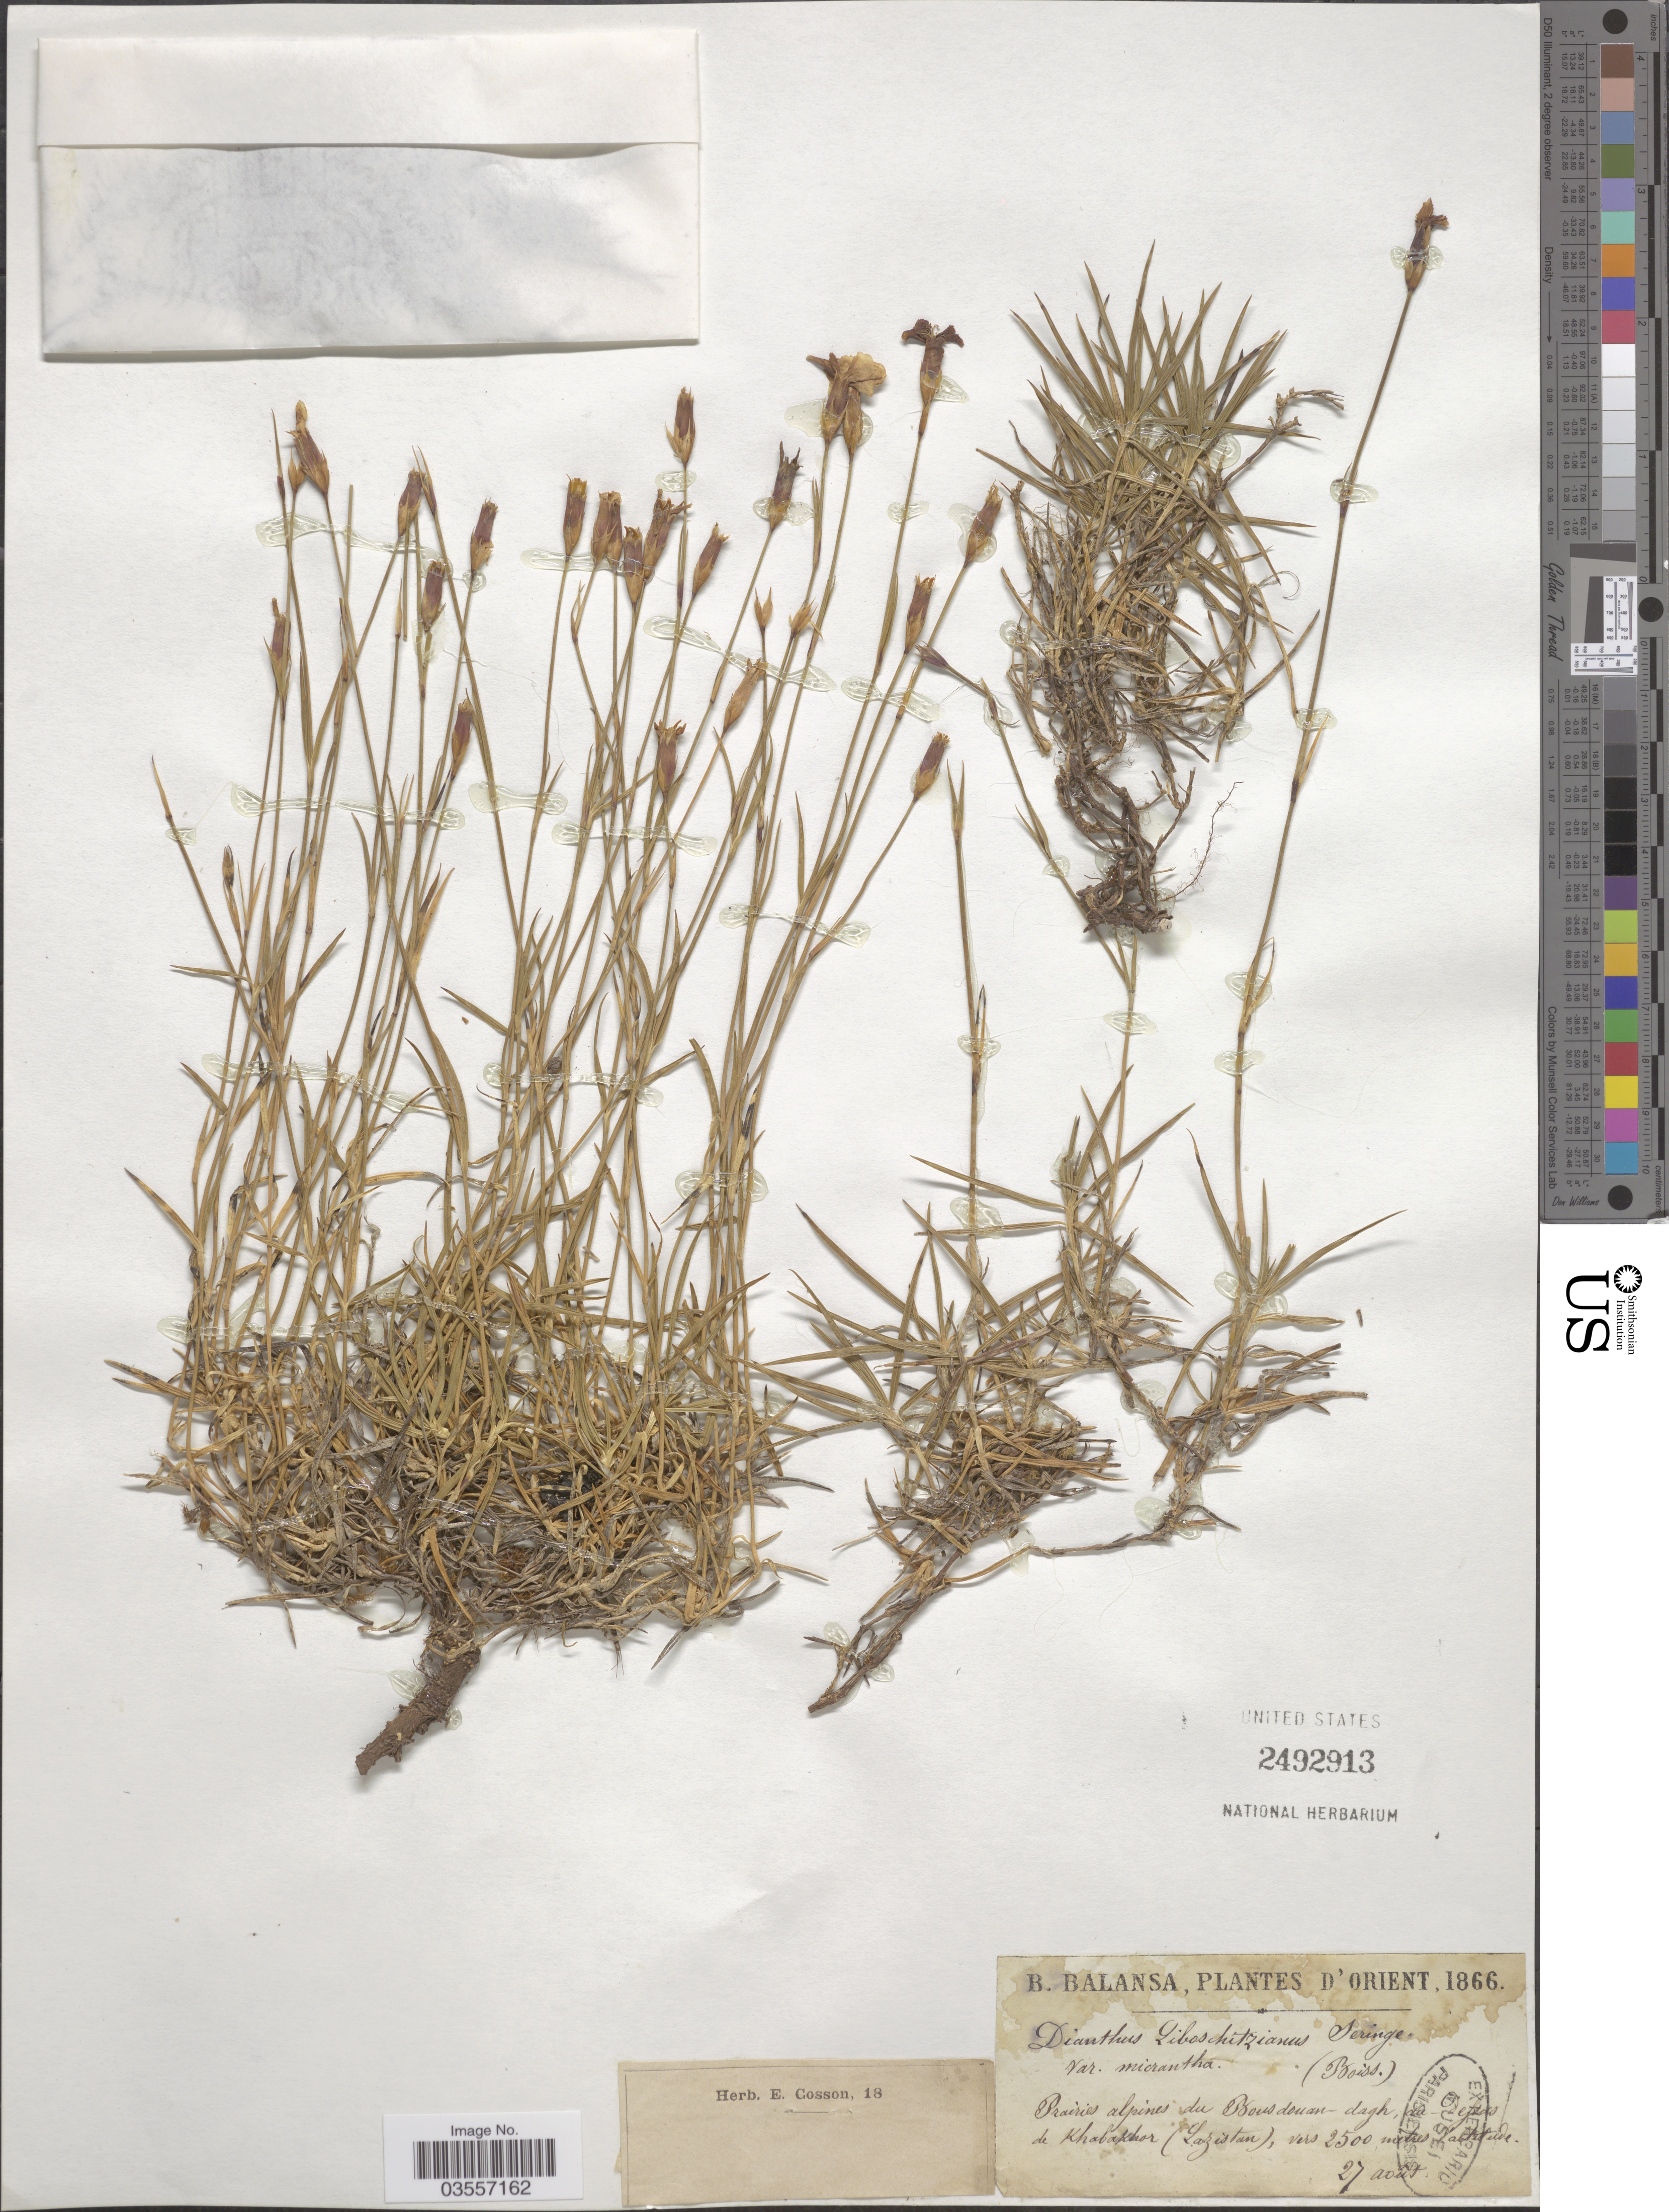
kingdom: Plantae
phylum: Tracheophyta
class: Magnoliopsida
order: Caryophyllales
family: Caryophyllaceae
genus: Dianthus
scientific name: Dianthus liboschitzianus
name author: Ser.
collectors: B. Balansa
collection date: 1866-08-27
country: Turkey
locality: Orient. Prairies alpines du Bousdouan- dagh, du etes de Khabakhor (Lazistan).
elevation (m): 2500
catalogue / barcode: US 2492913